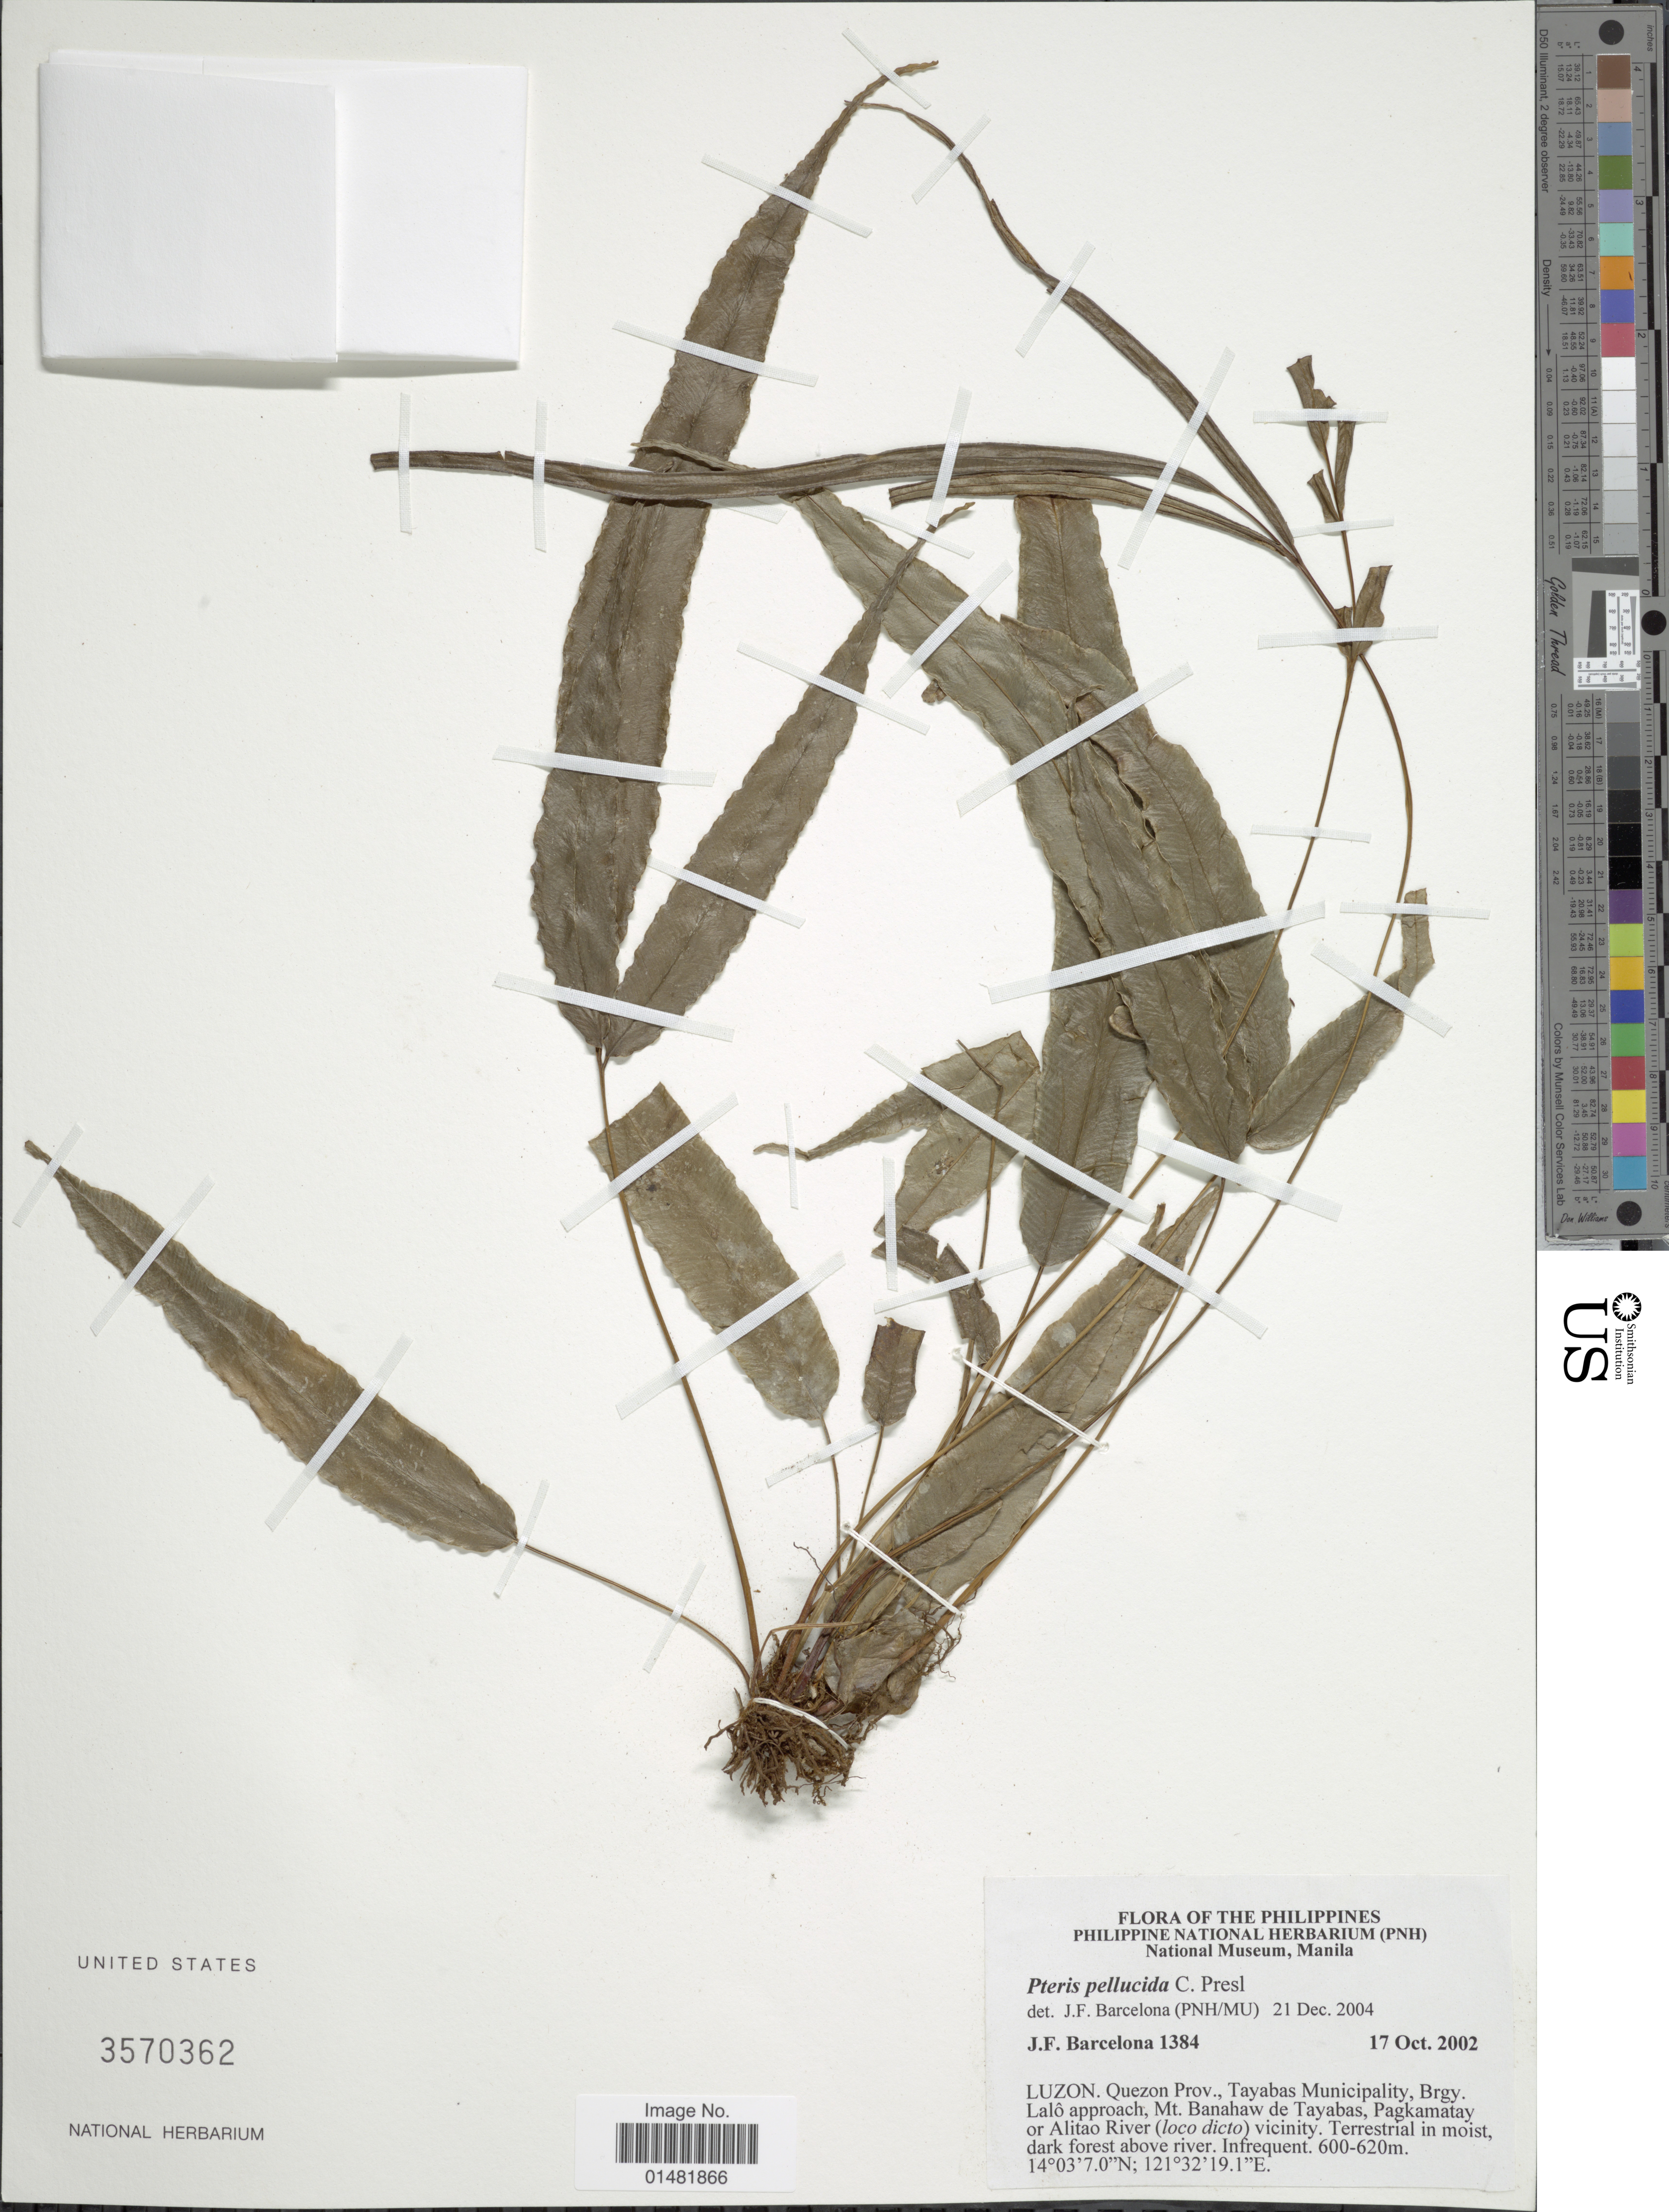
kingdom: Plantae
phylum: Tracheophyta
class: Polypodiopsida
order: Polypodiales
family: Pteridaceae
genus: Pteris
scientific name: Pteris pellucida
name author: C. Presl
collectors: J. F. Barcelona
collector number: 1384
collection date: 2002-10-17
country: Philippines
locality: Luzon. Quezon Prov., Tayabas Municipality, Brgy. Lalô approach, Mt. Banahaw de Tayabas, Pagkamatay or Alitao River (loco dicto) vicinity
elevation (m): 600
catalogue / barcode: US 3570362